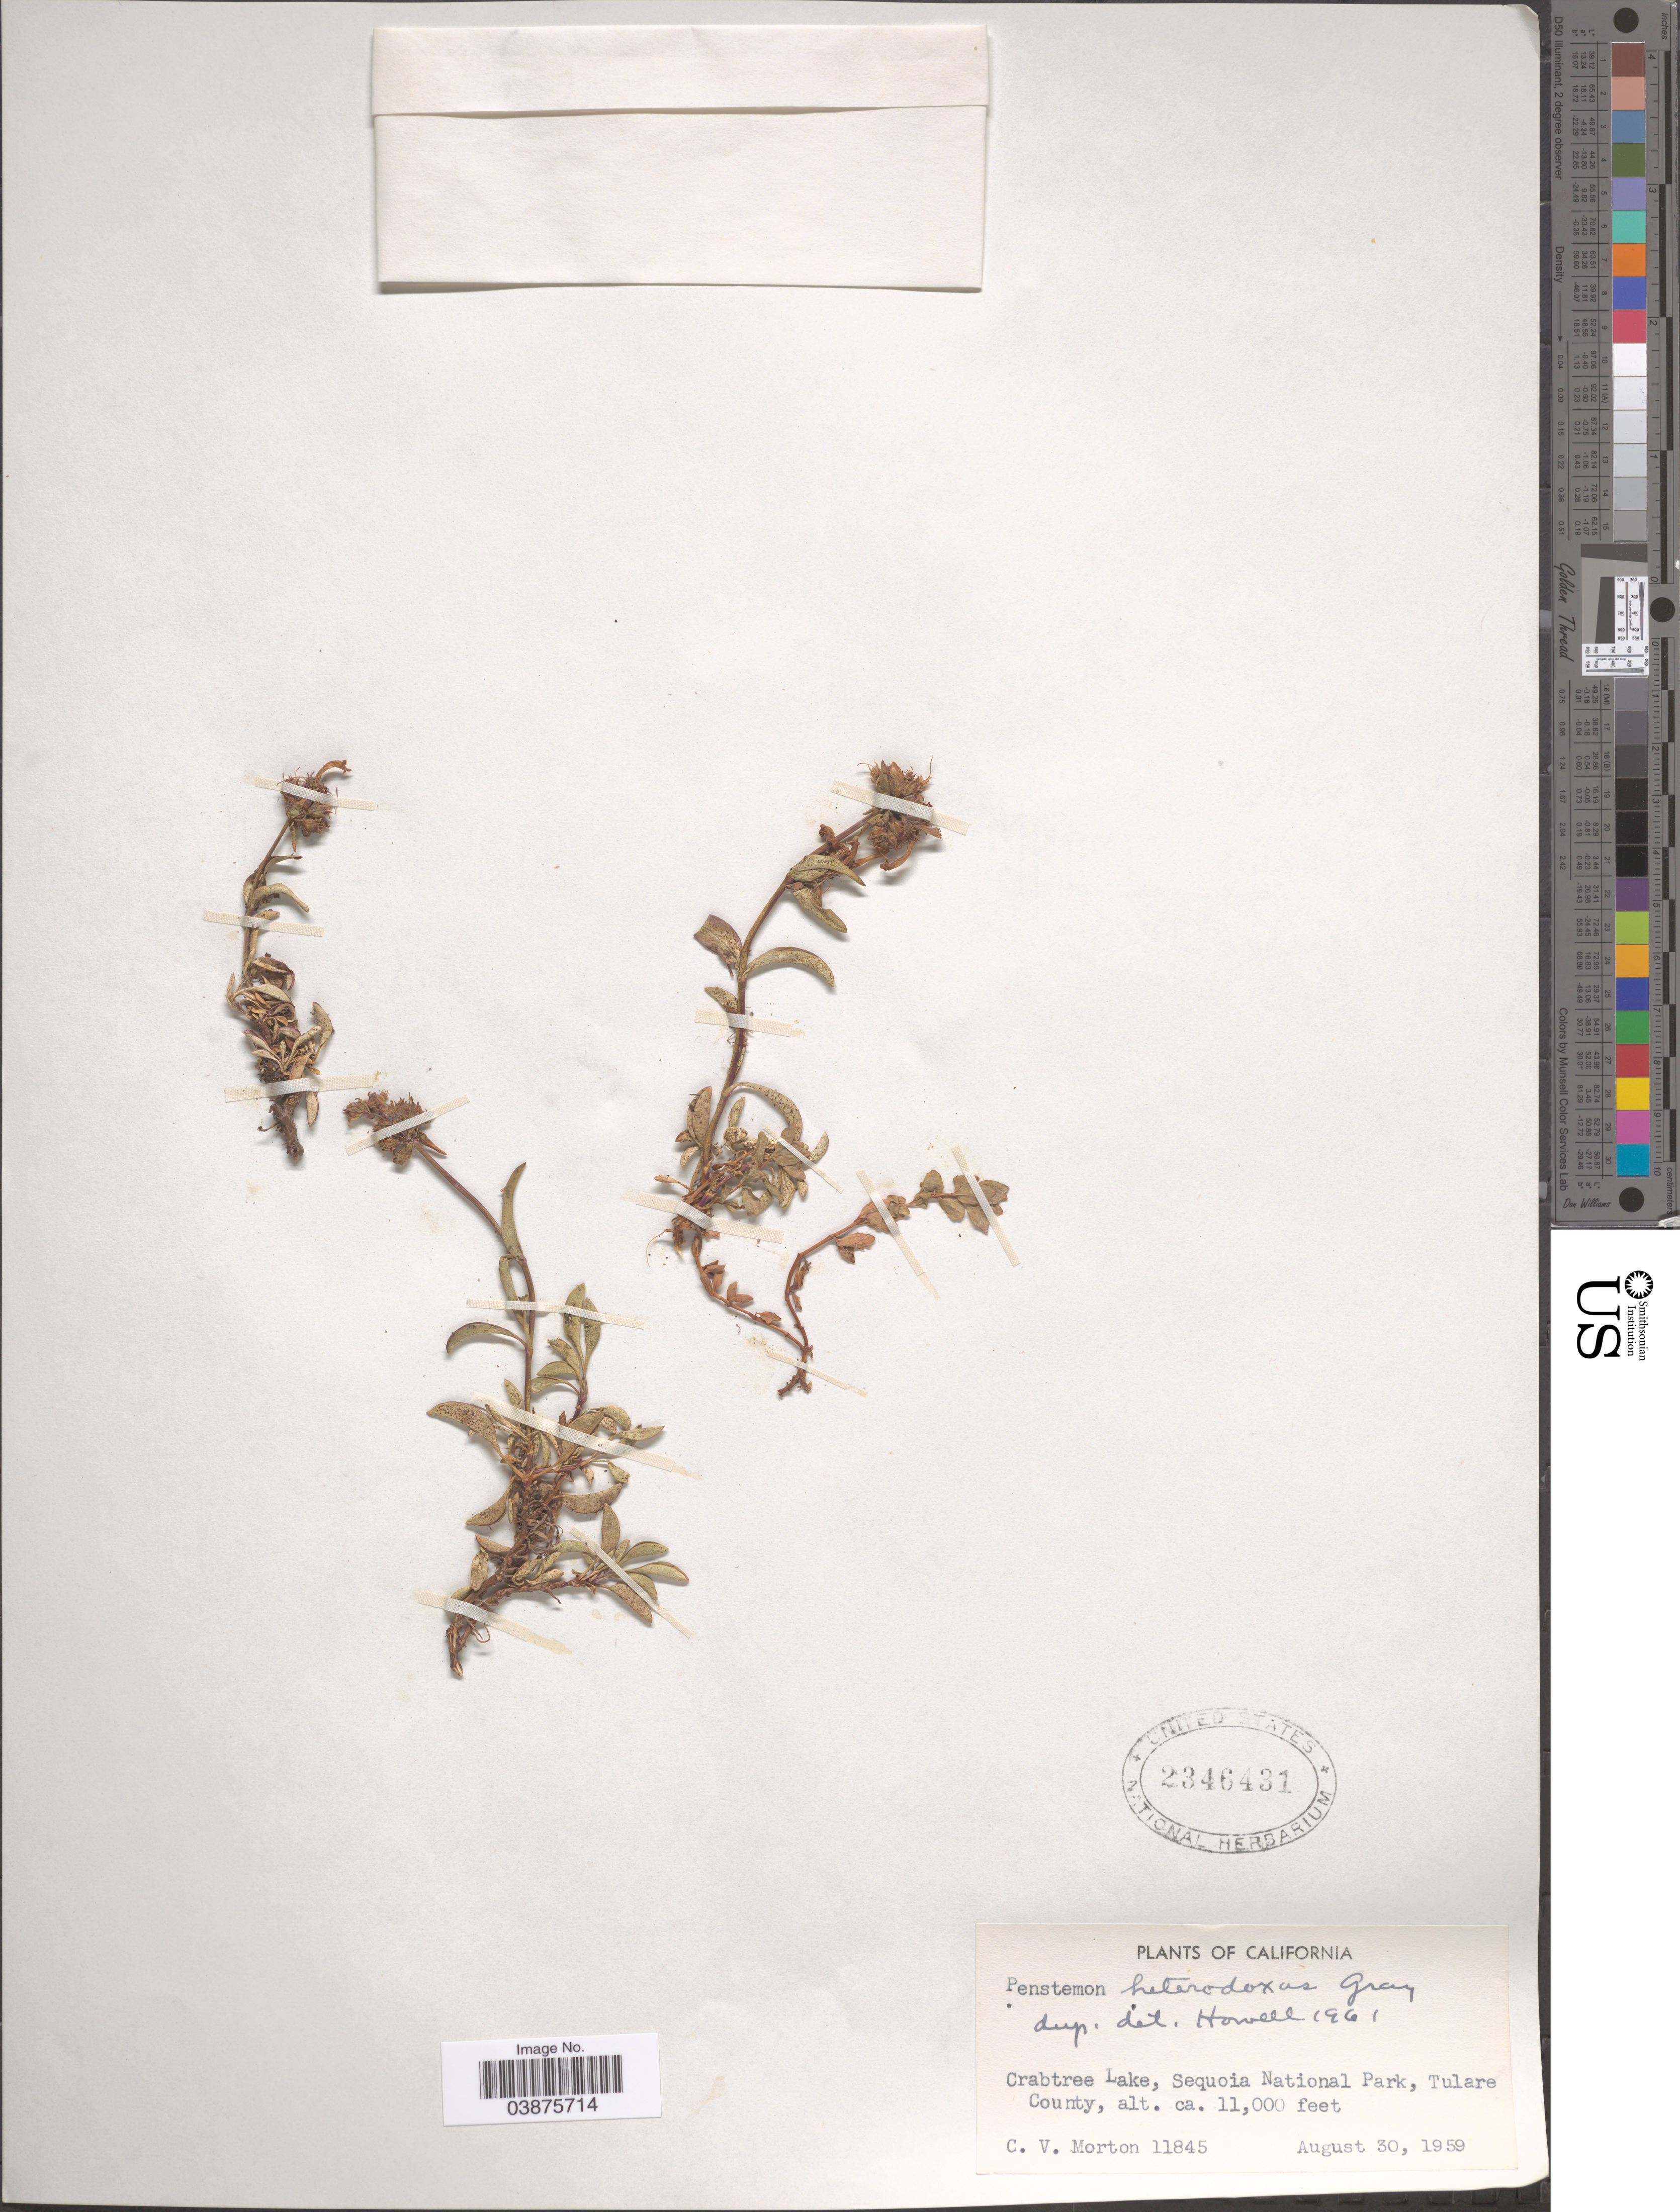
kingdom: Plantae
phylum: Tracheophyta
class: Magnoliopsida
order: Lamiales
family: Plantaginaceae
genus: Penstemon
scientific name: Penstemon heterodoxus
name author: A. Gray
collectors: C. V. Morton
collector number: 11845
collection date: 1959-08-30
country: United States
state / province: California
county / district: Tulare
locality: Crabtree Lake, Sequoia National Park, Tulare County.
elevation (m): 3353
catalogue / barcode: US 2346431